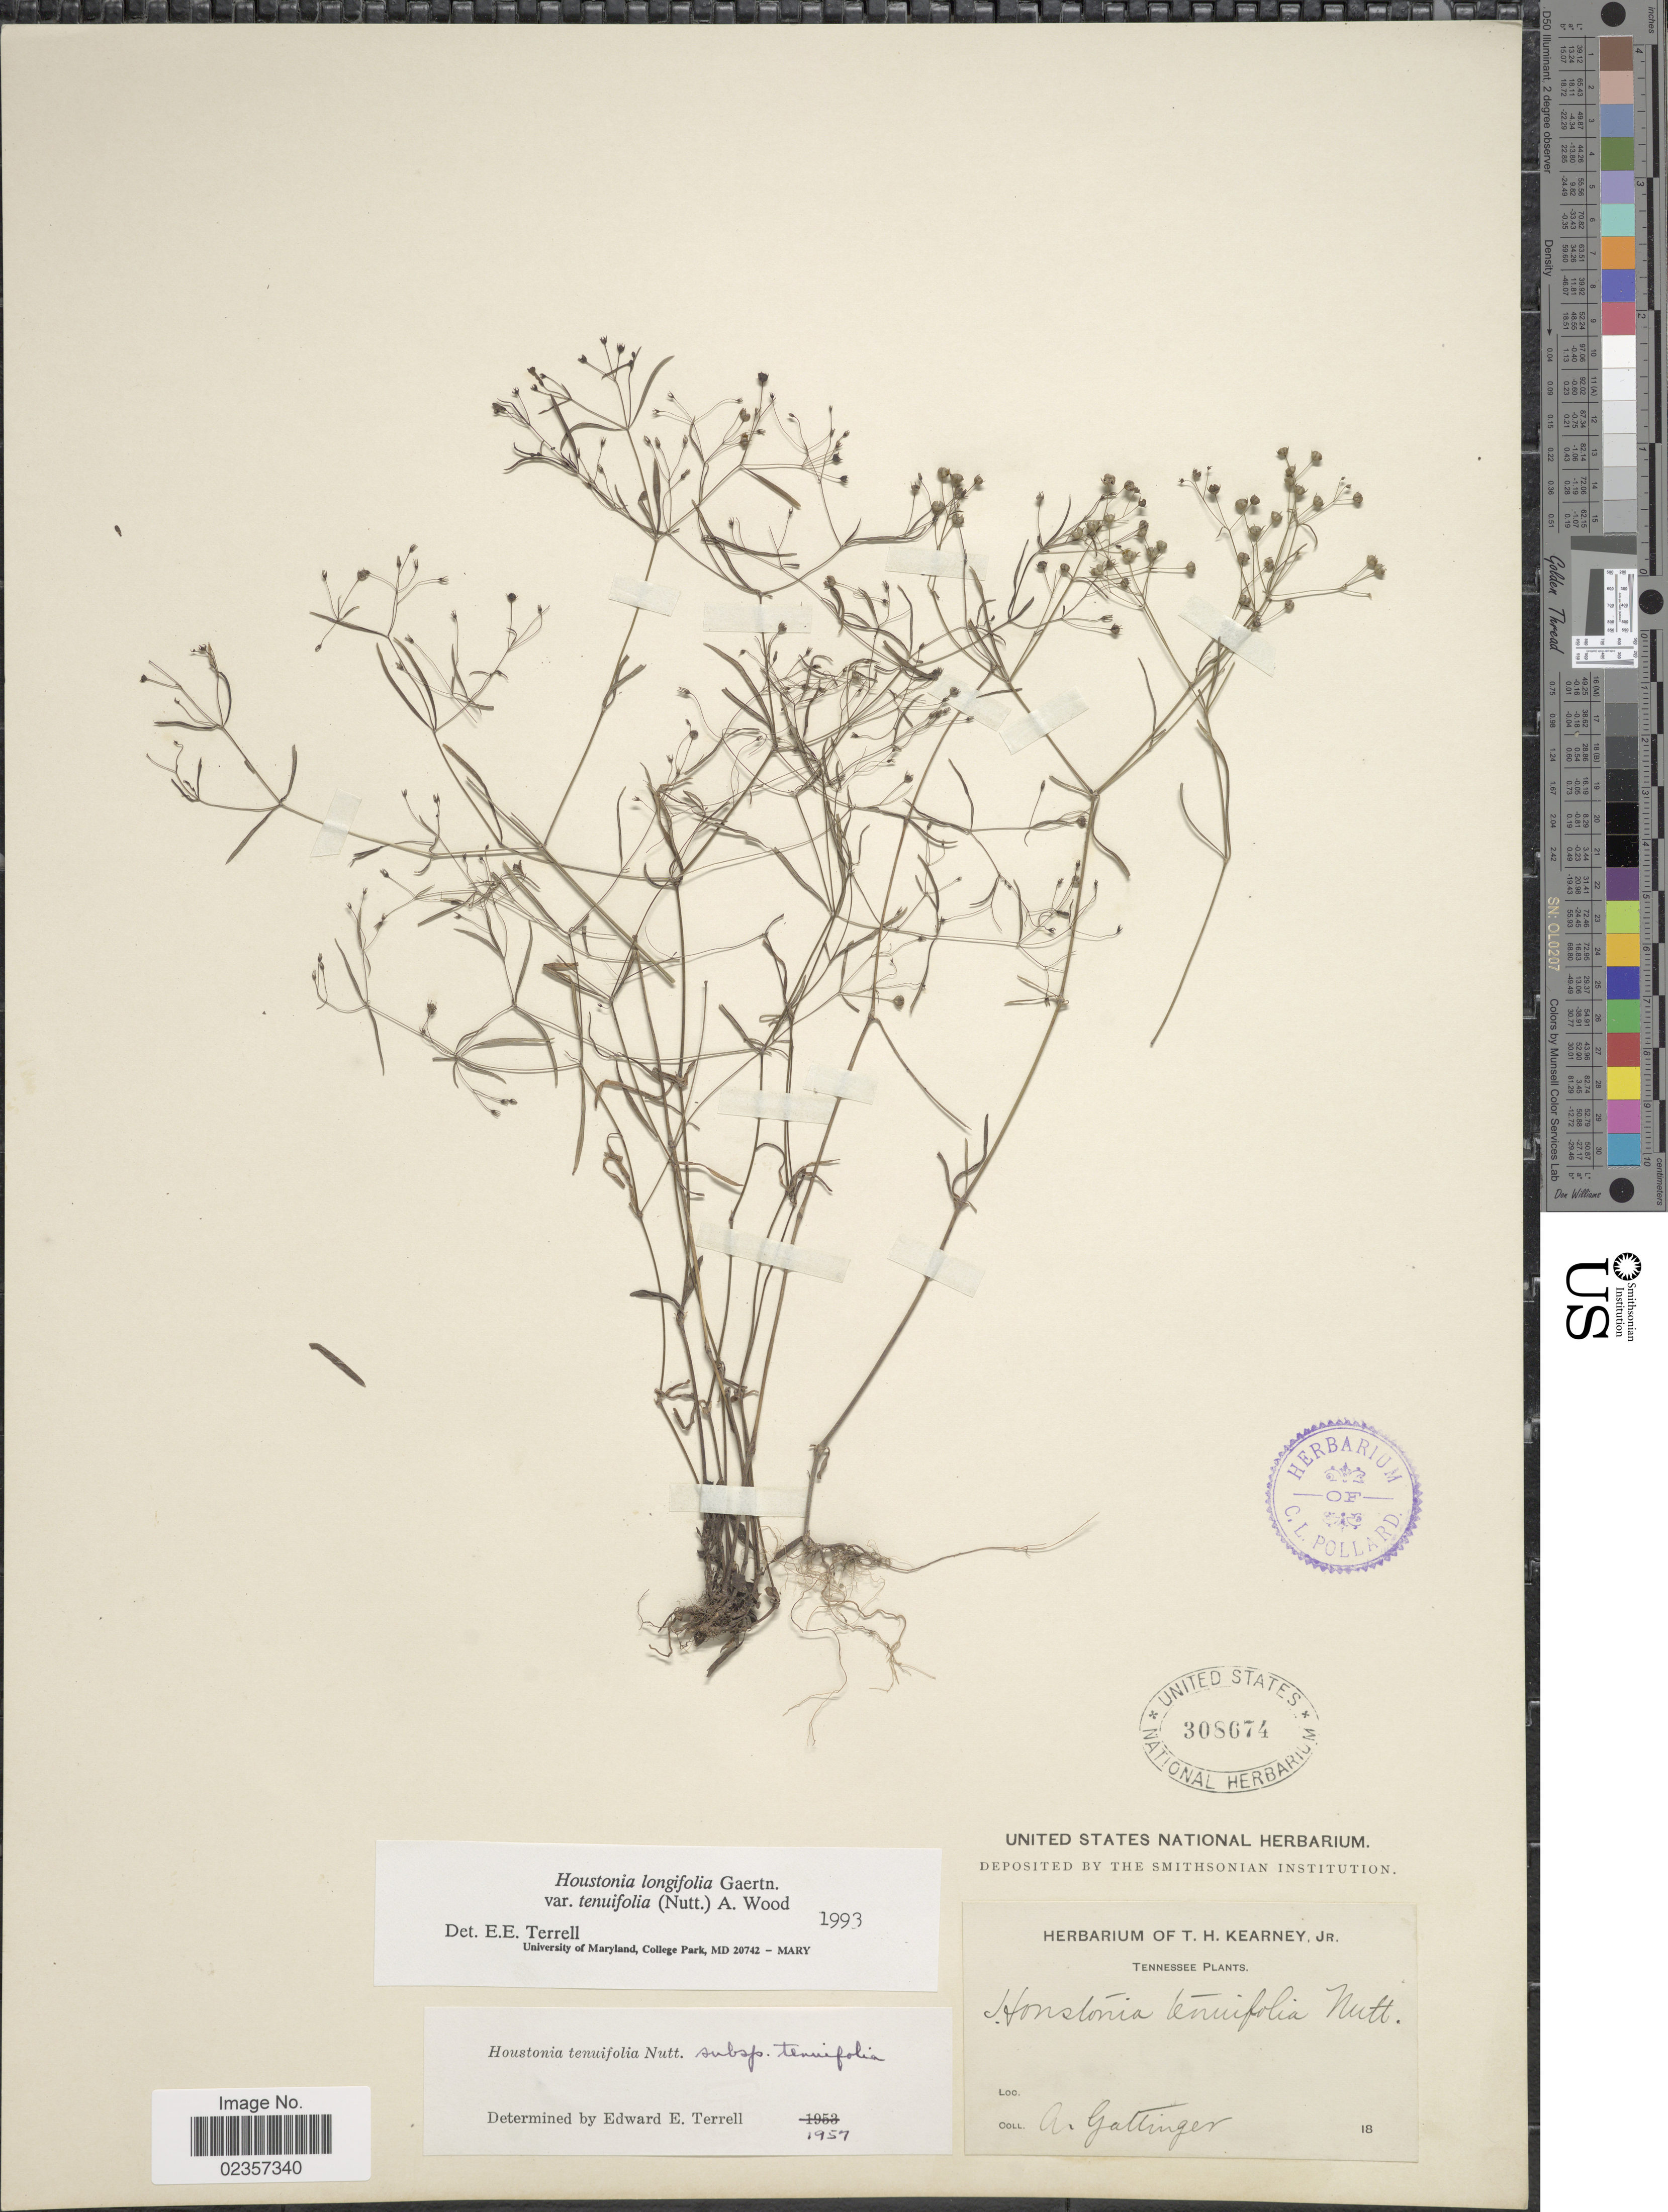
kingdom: Plantae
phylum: Tracheophyta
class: Magnoliopsida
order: Gentianales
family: Rubiaceae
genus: Houstonia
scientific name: Houstonia longifolia var. tenuifolia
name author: (Nutt.) Alph. Wood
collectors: A. Gattinger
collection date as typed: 18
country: United States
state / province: Tennessee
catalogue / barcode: US 308674